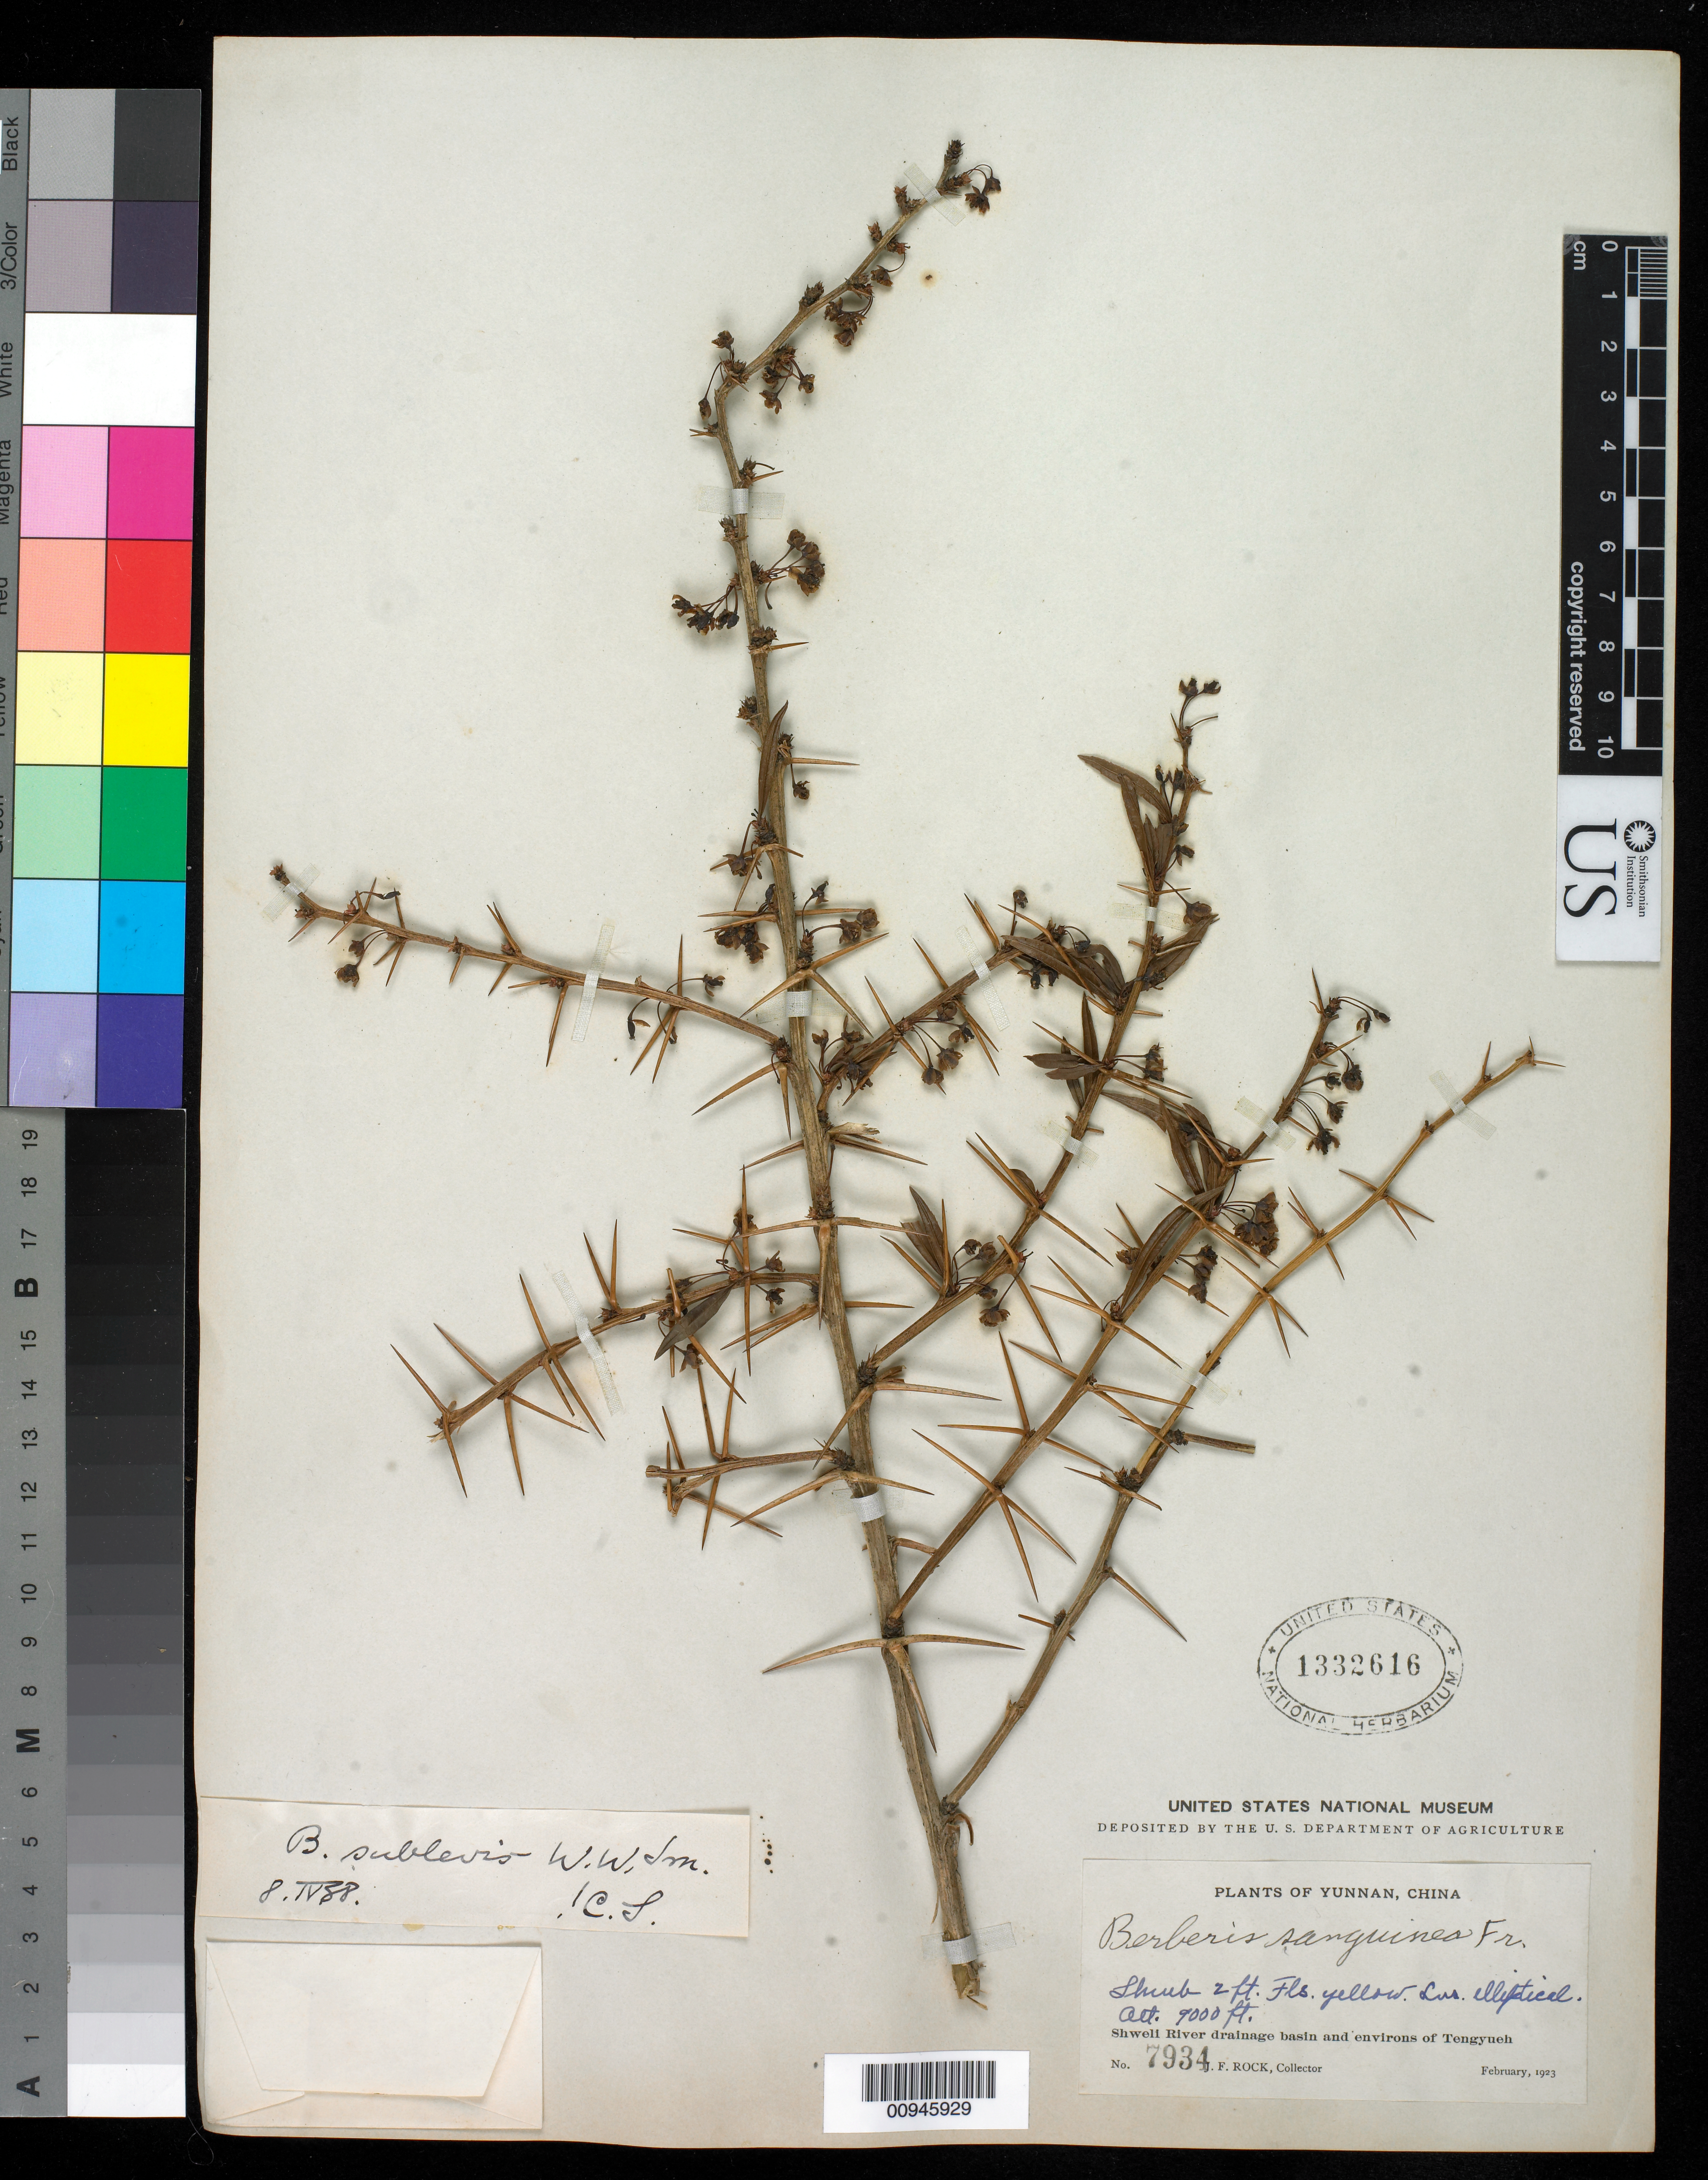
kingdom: Plantae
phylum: Tracheophyta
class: Magnoliopsida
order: Ranunculales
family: Berberidaceae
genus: Berberis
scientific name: Berberis sublevis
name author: W.W. Sm.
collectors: J. F. Rock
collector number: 7934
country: China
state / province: Yunnan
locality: Shweli River drainage, Tengyueh.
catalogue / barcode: US 1332616